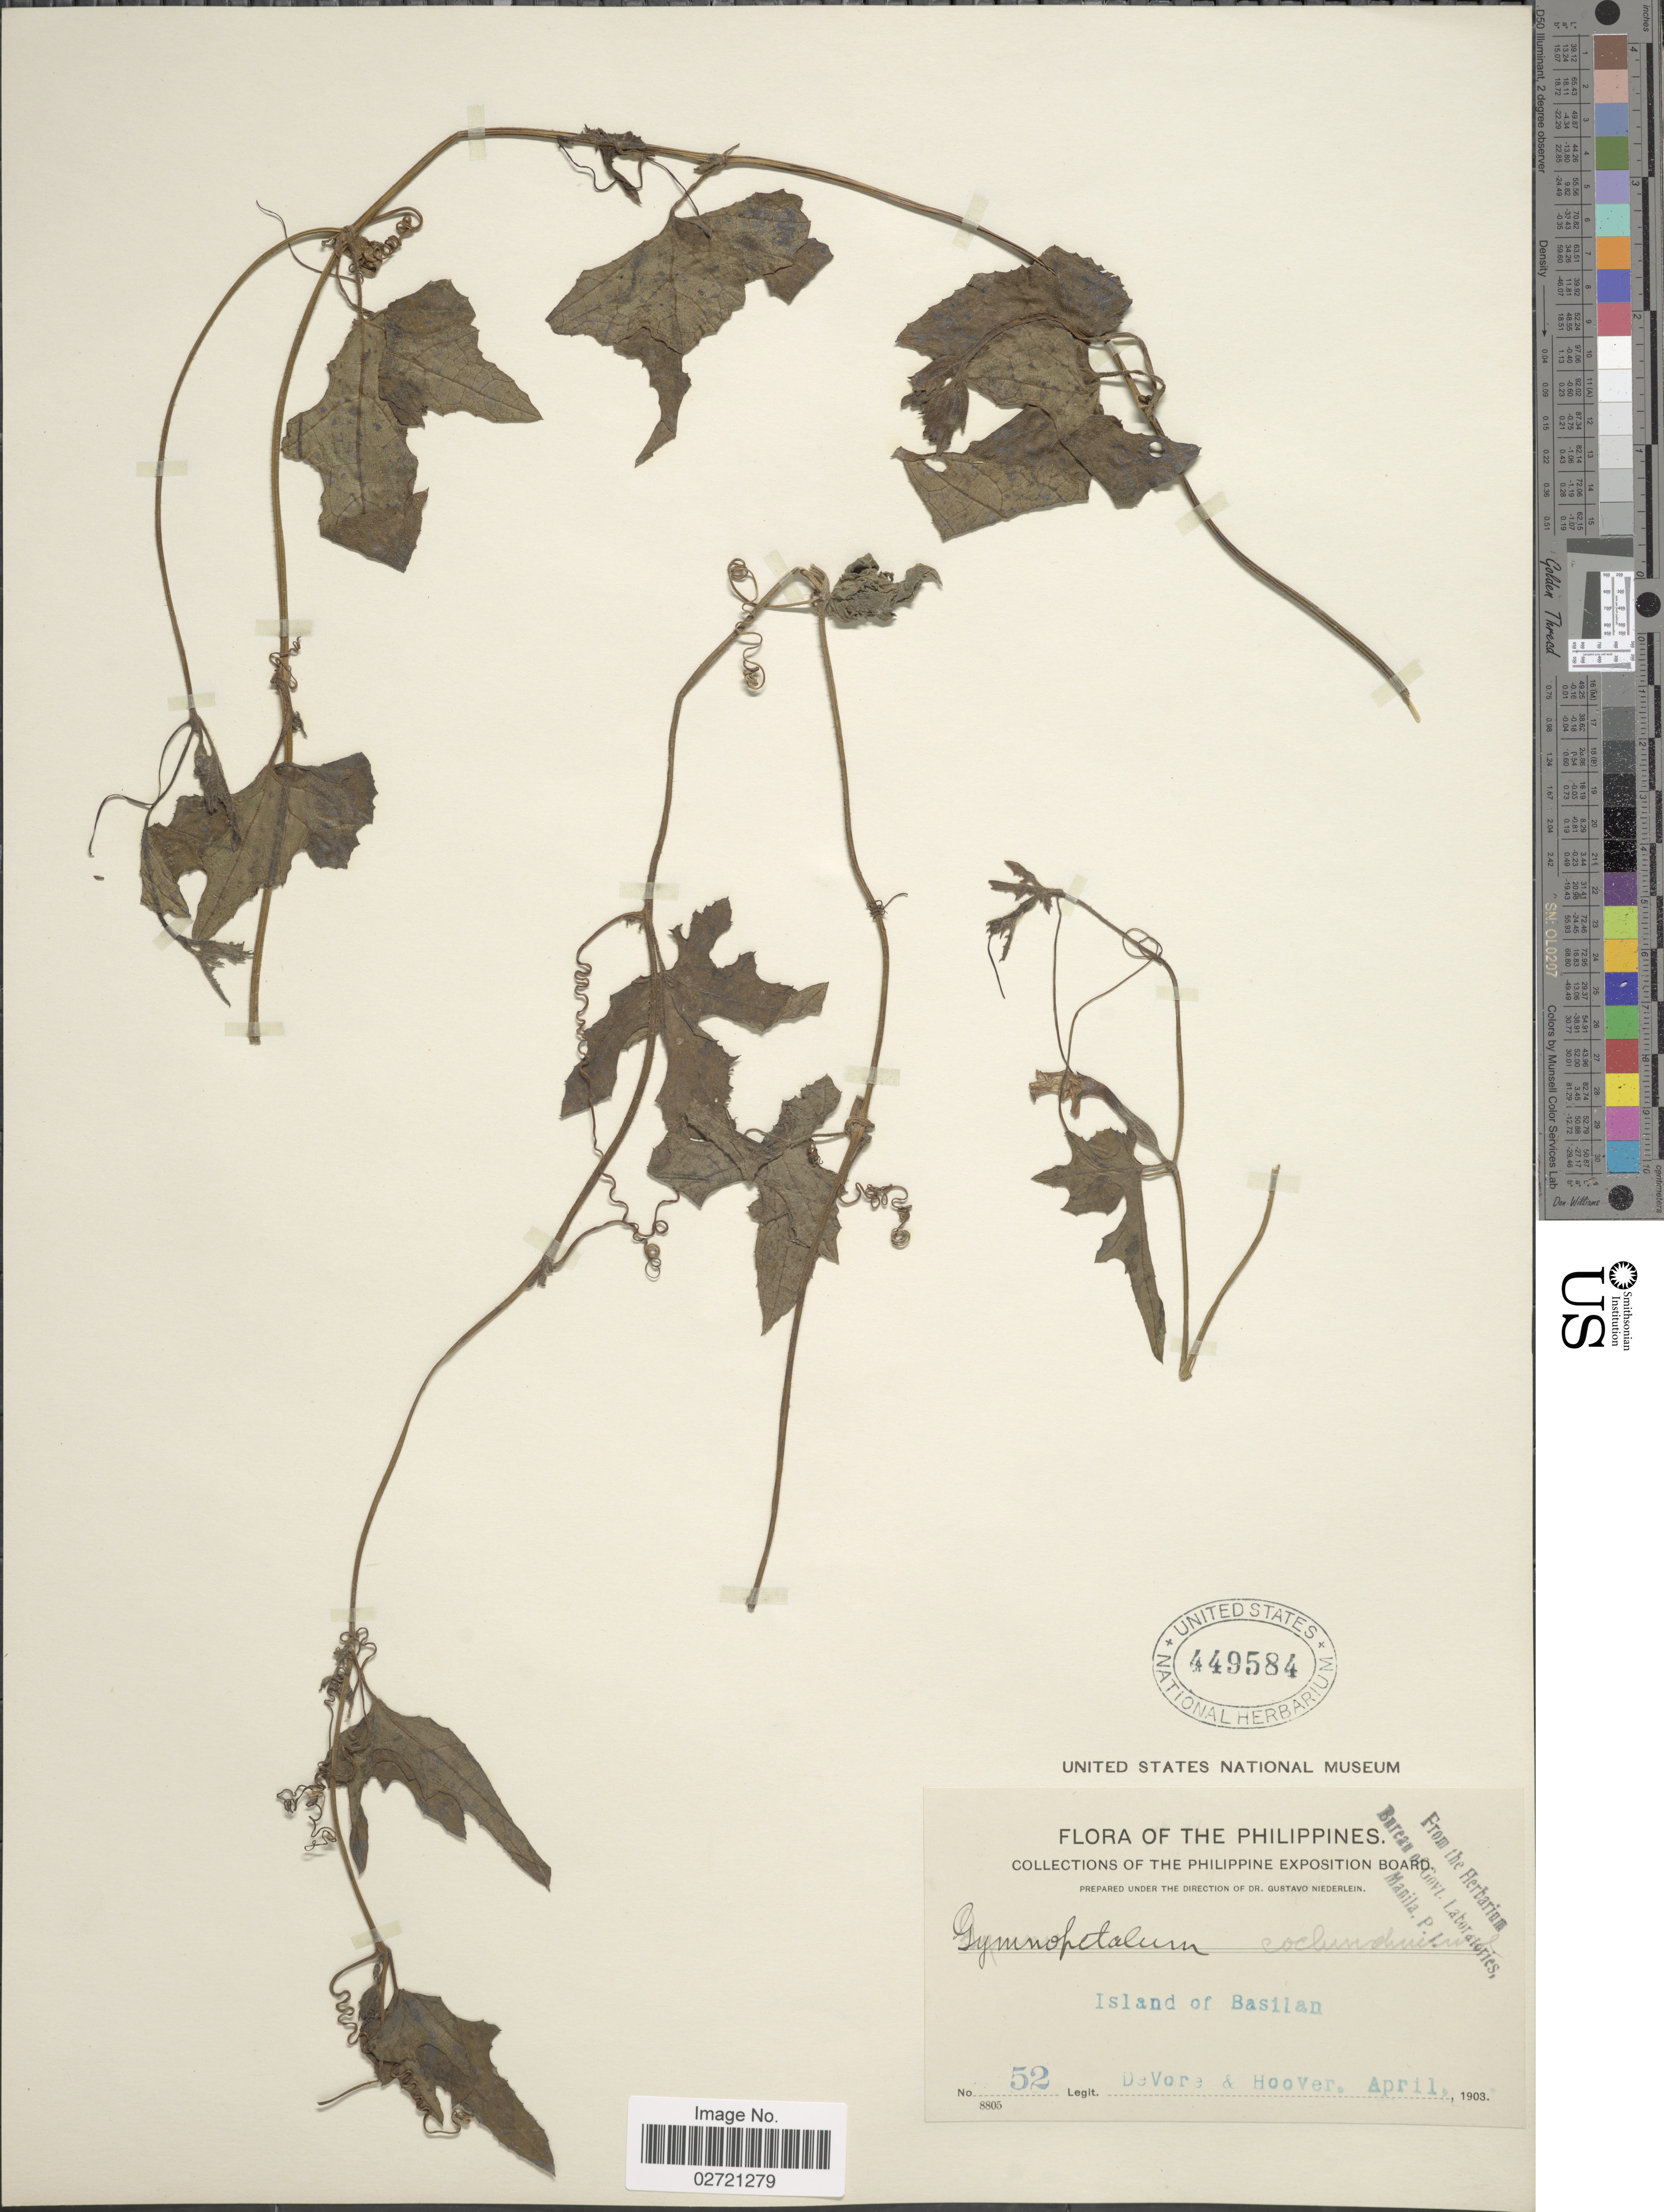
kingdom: Plantae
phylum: Tracheophyta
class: Magnoliopsida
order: Cucurbitales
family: Cucurbitaceae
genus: Trichosanthes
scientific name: Trichosanthes costata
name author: Blume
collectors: -. DeVore & -- Hoover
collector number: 52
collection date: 1903-04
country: Philippines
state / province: Muslim Mindanao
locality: Island of Basilan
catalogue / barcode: US 449584